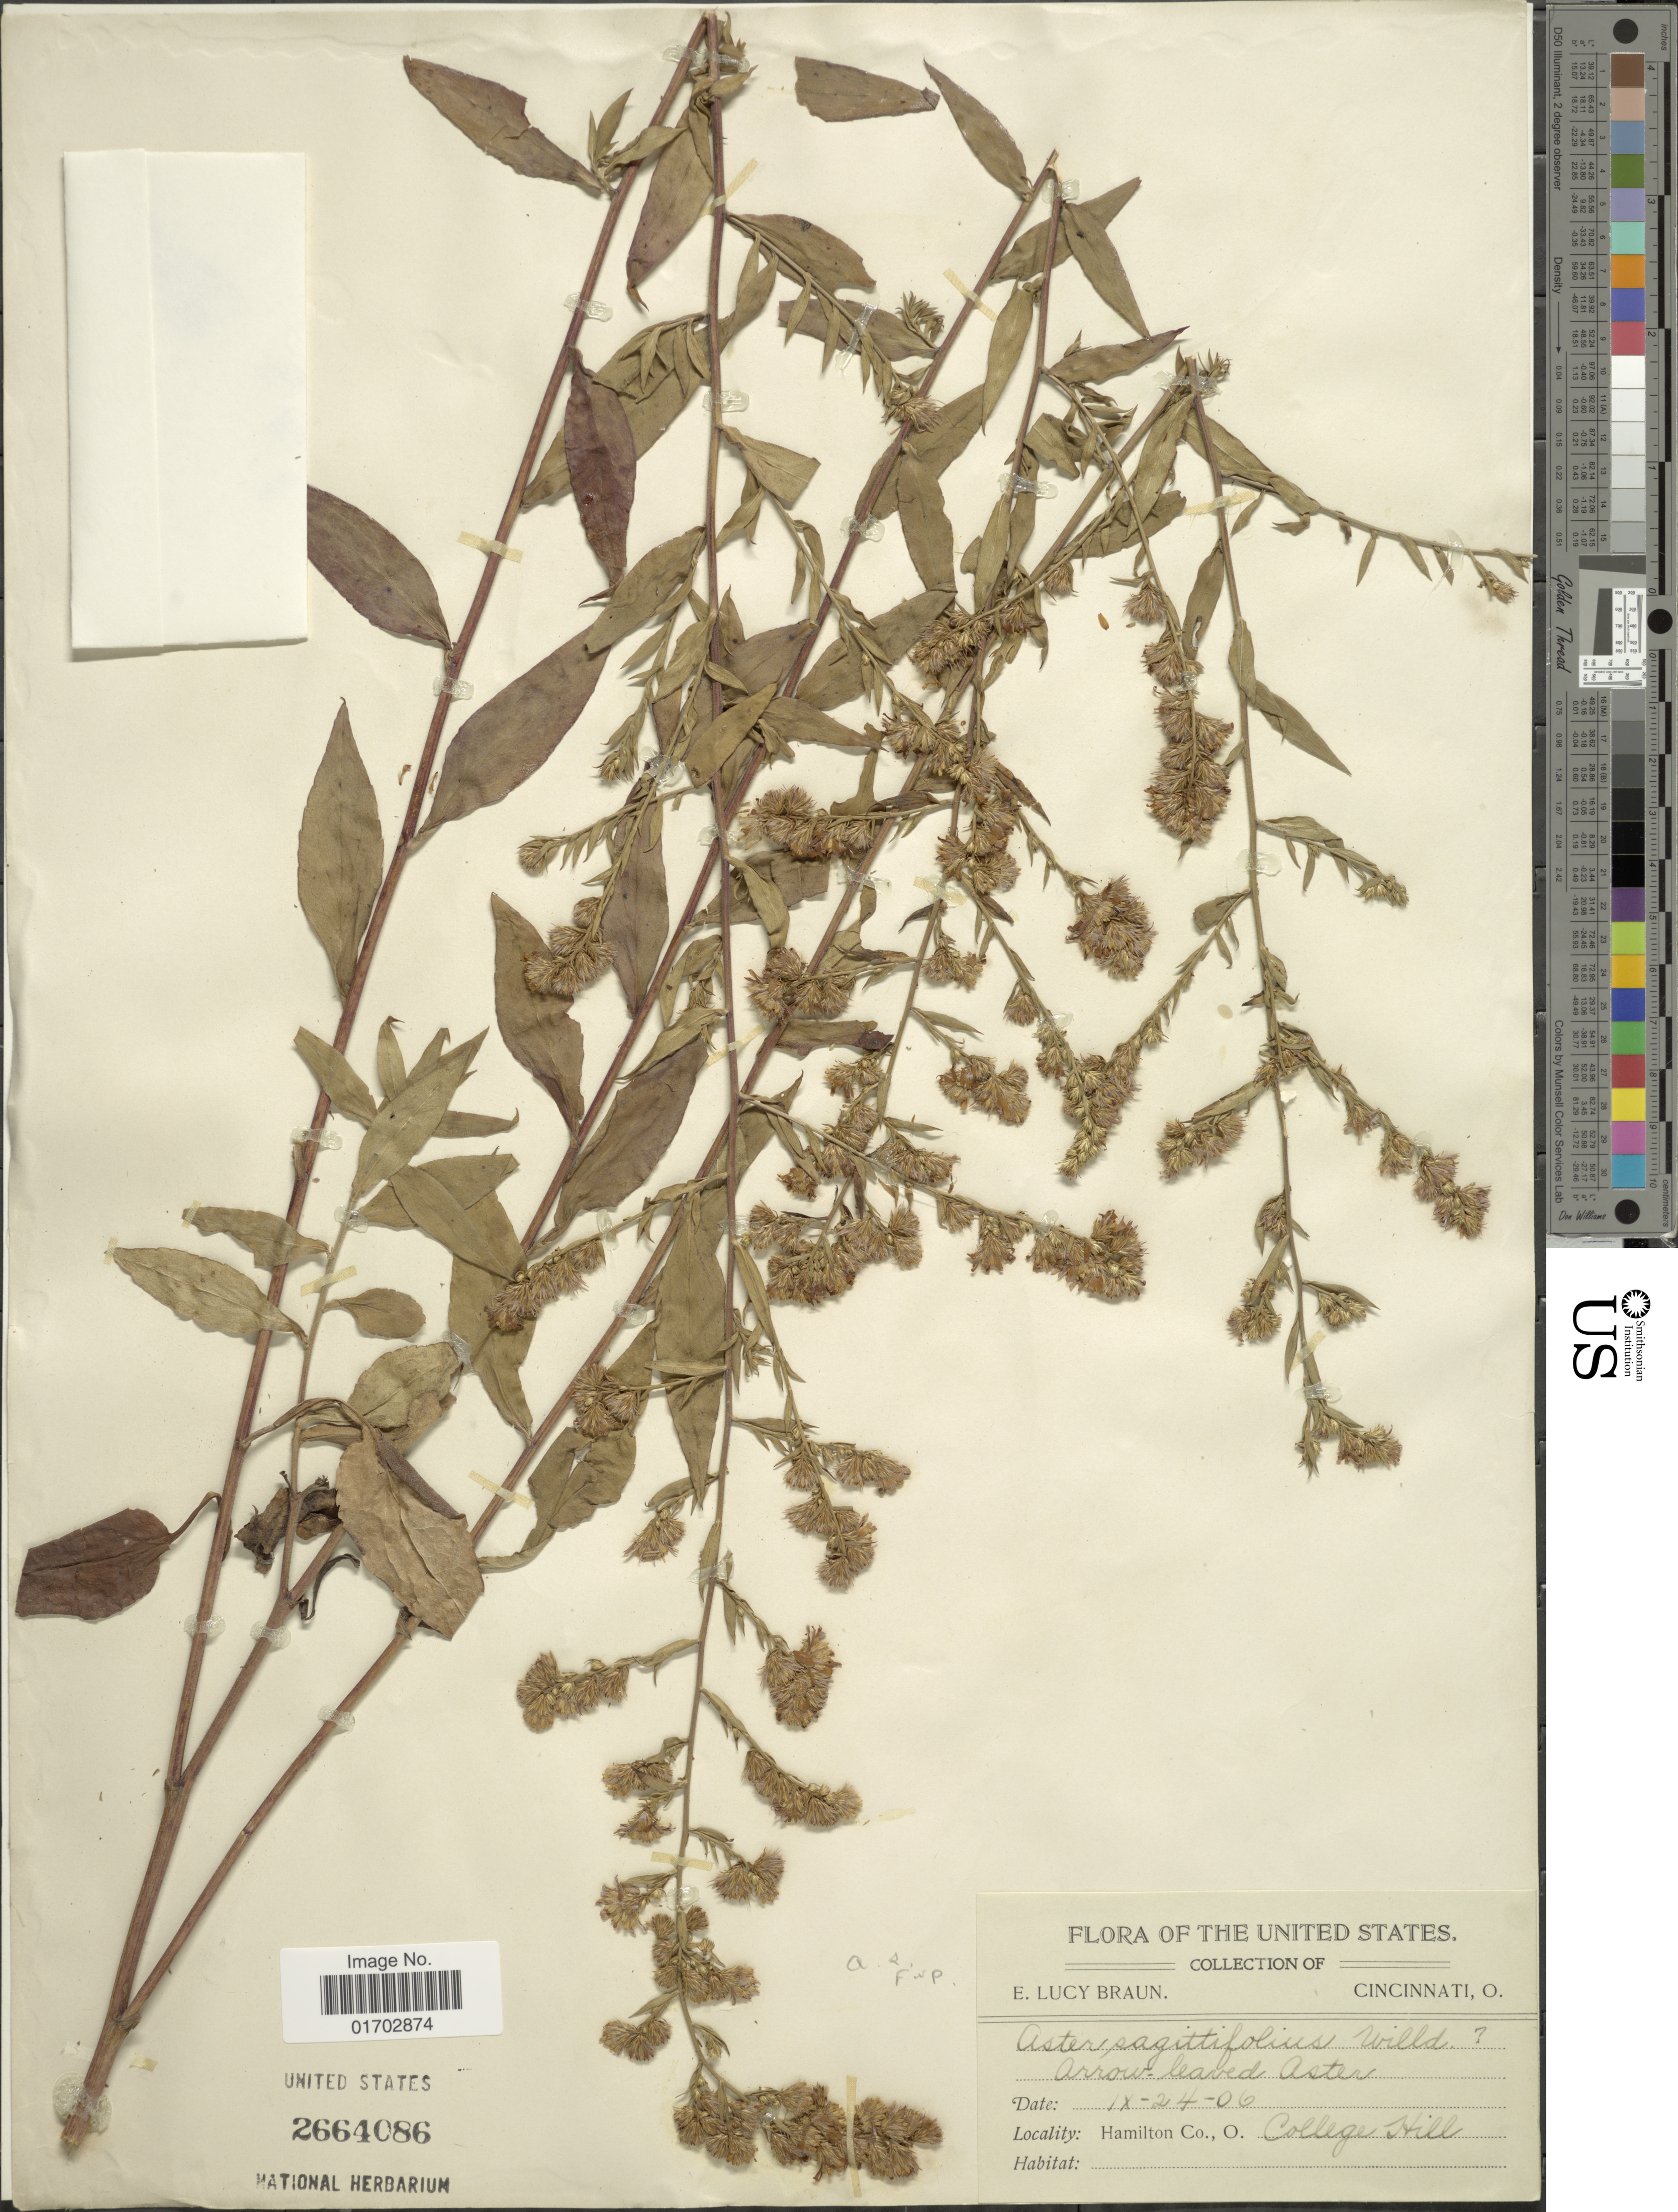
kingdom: Plantae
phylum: Tracheophyta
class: Magnoliopsida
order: Asterales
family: Asteraceae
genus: Symphyotrichum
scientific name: Symphyotrichum sagittifolium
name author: (Wedem. ex Willd.) G.L. Nesom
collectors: E. L. Braun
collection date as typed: Transcribed d/m/y: 24/9/6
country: United States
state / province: Ohio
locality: The United States, Hamilton Co., College Hill.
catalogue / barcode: US 2664086